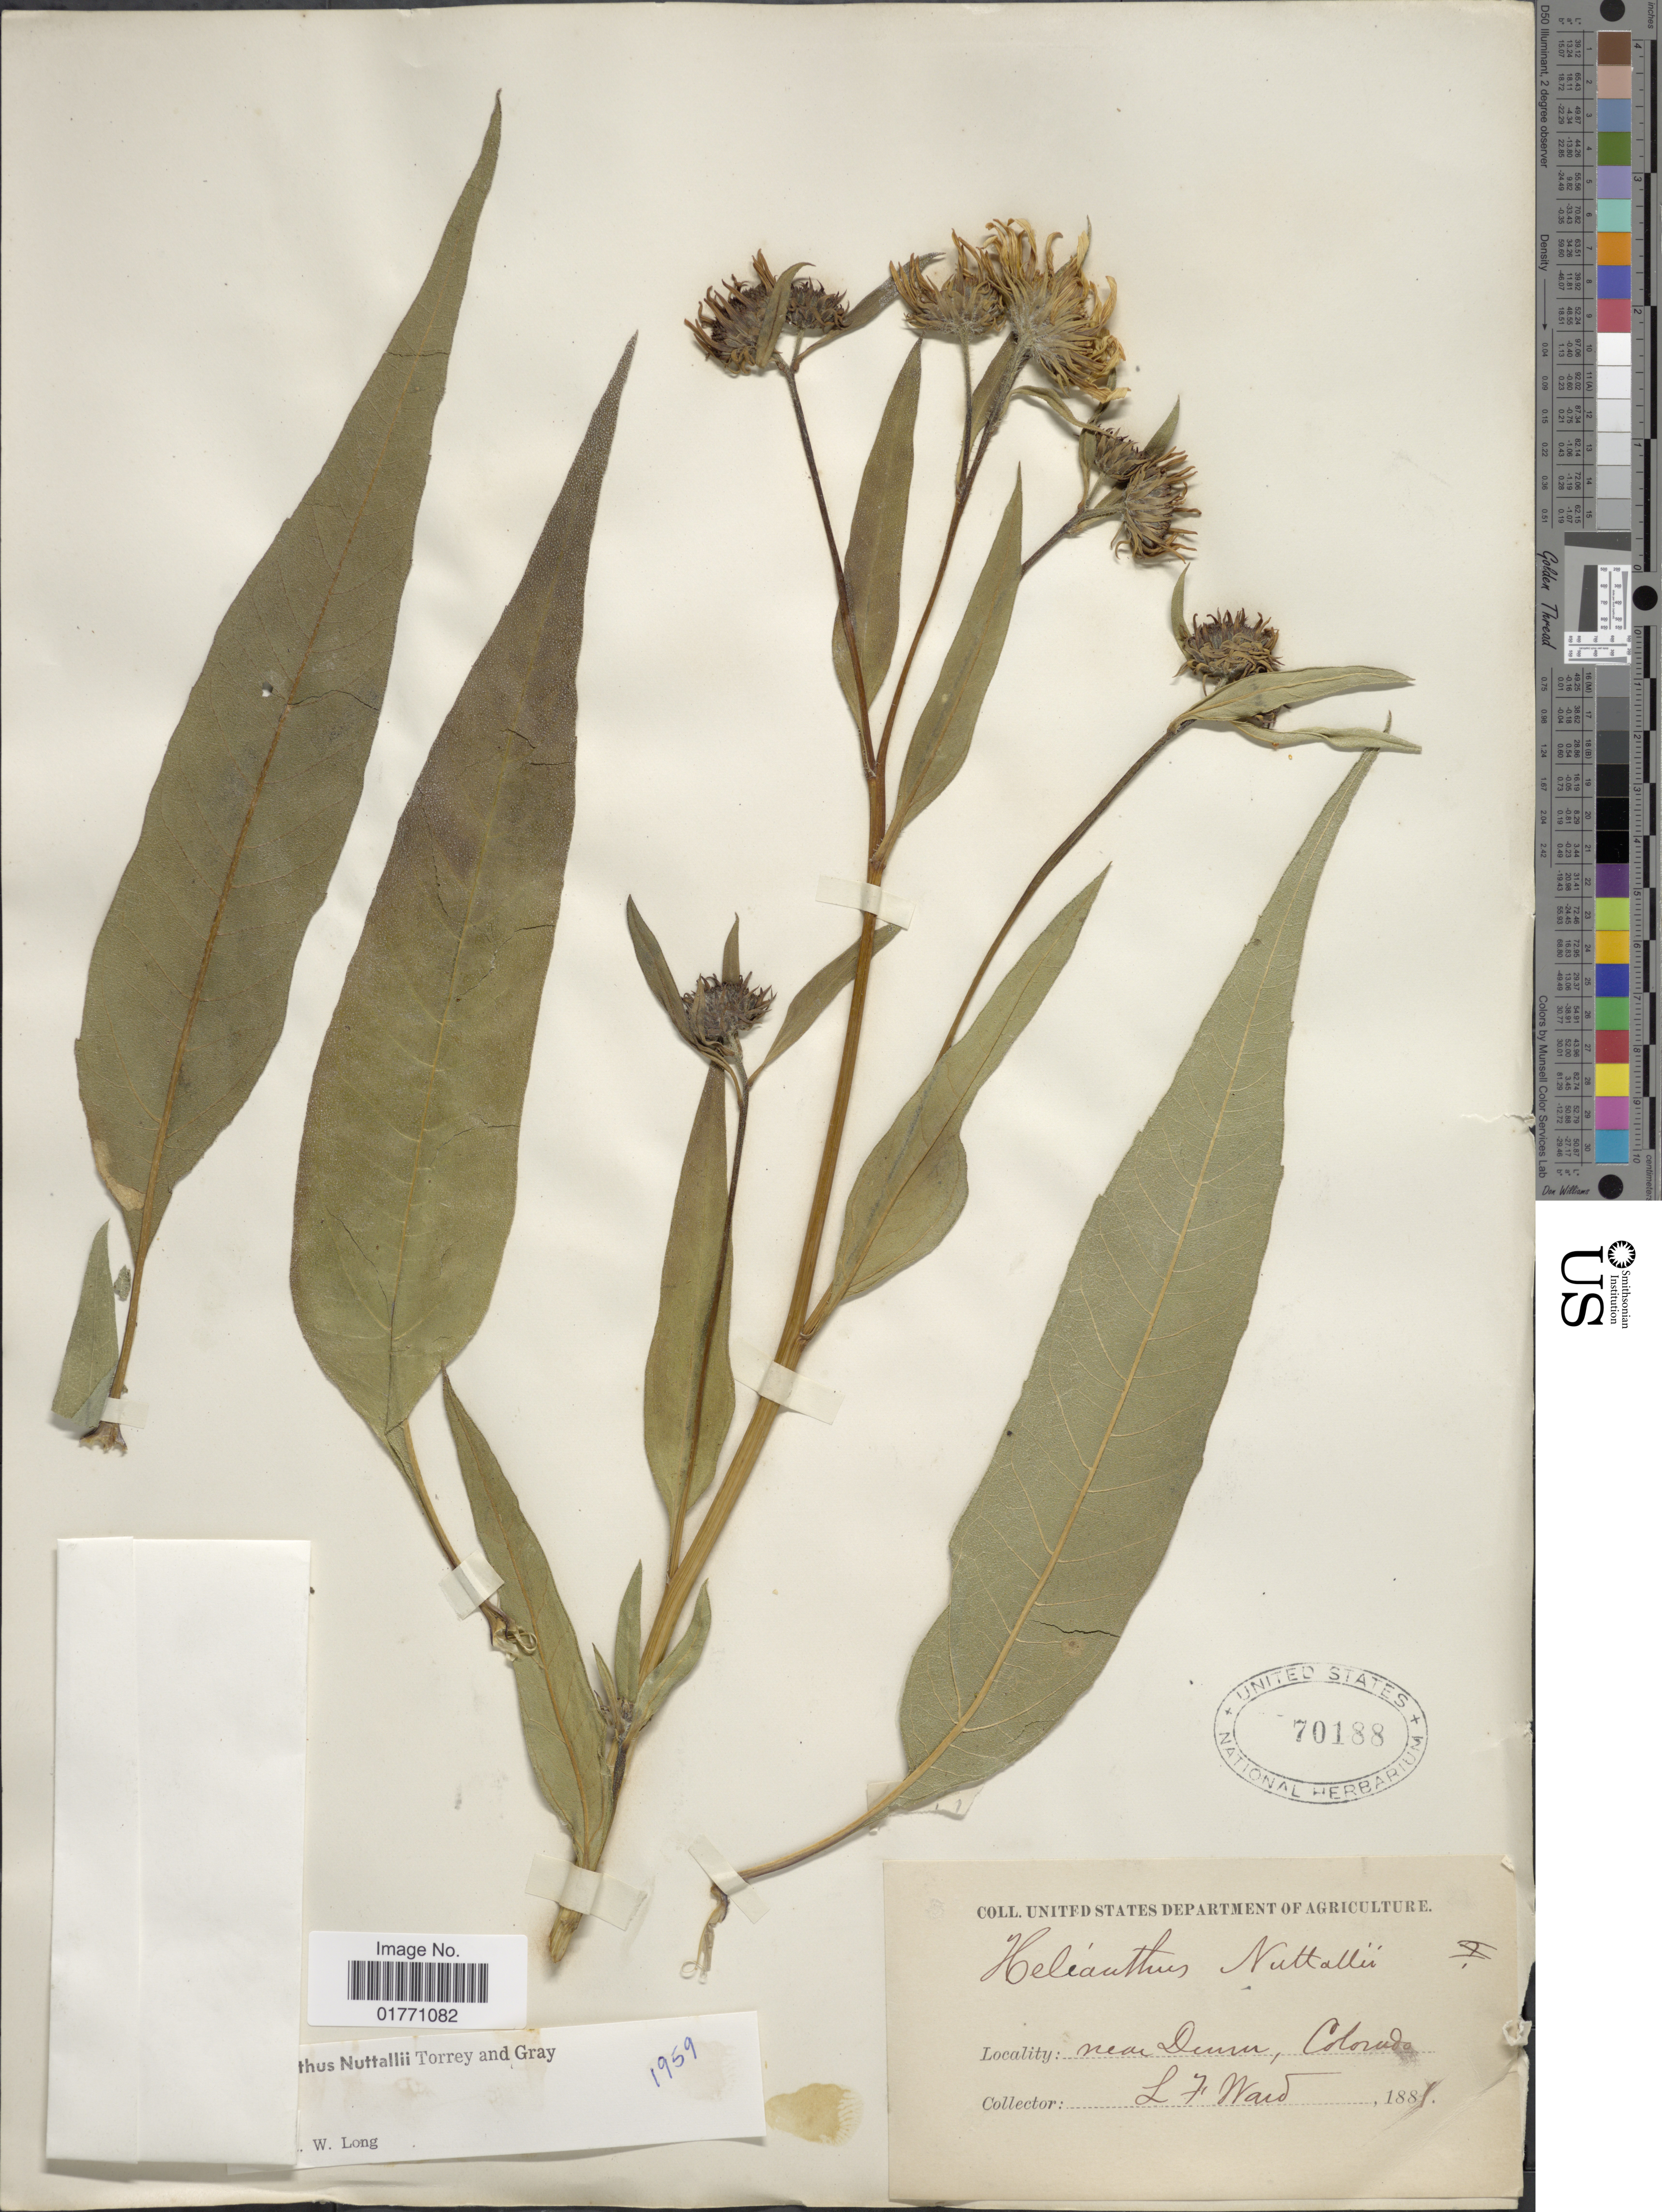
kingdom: Plantae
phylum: Tracheophyta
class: Magnoliopsida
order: Asterales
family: Asteraceae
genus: Helianthus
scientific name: Helianthus nuttallii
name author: Torr. & A. Gray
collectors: L. Ward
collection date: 1881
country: United States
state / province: Colorado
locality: Near Denver.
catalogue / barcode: US 70188